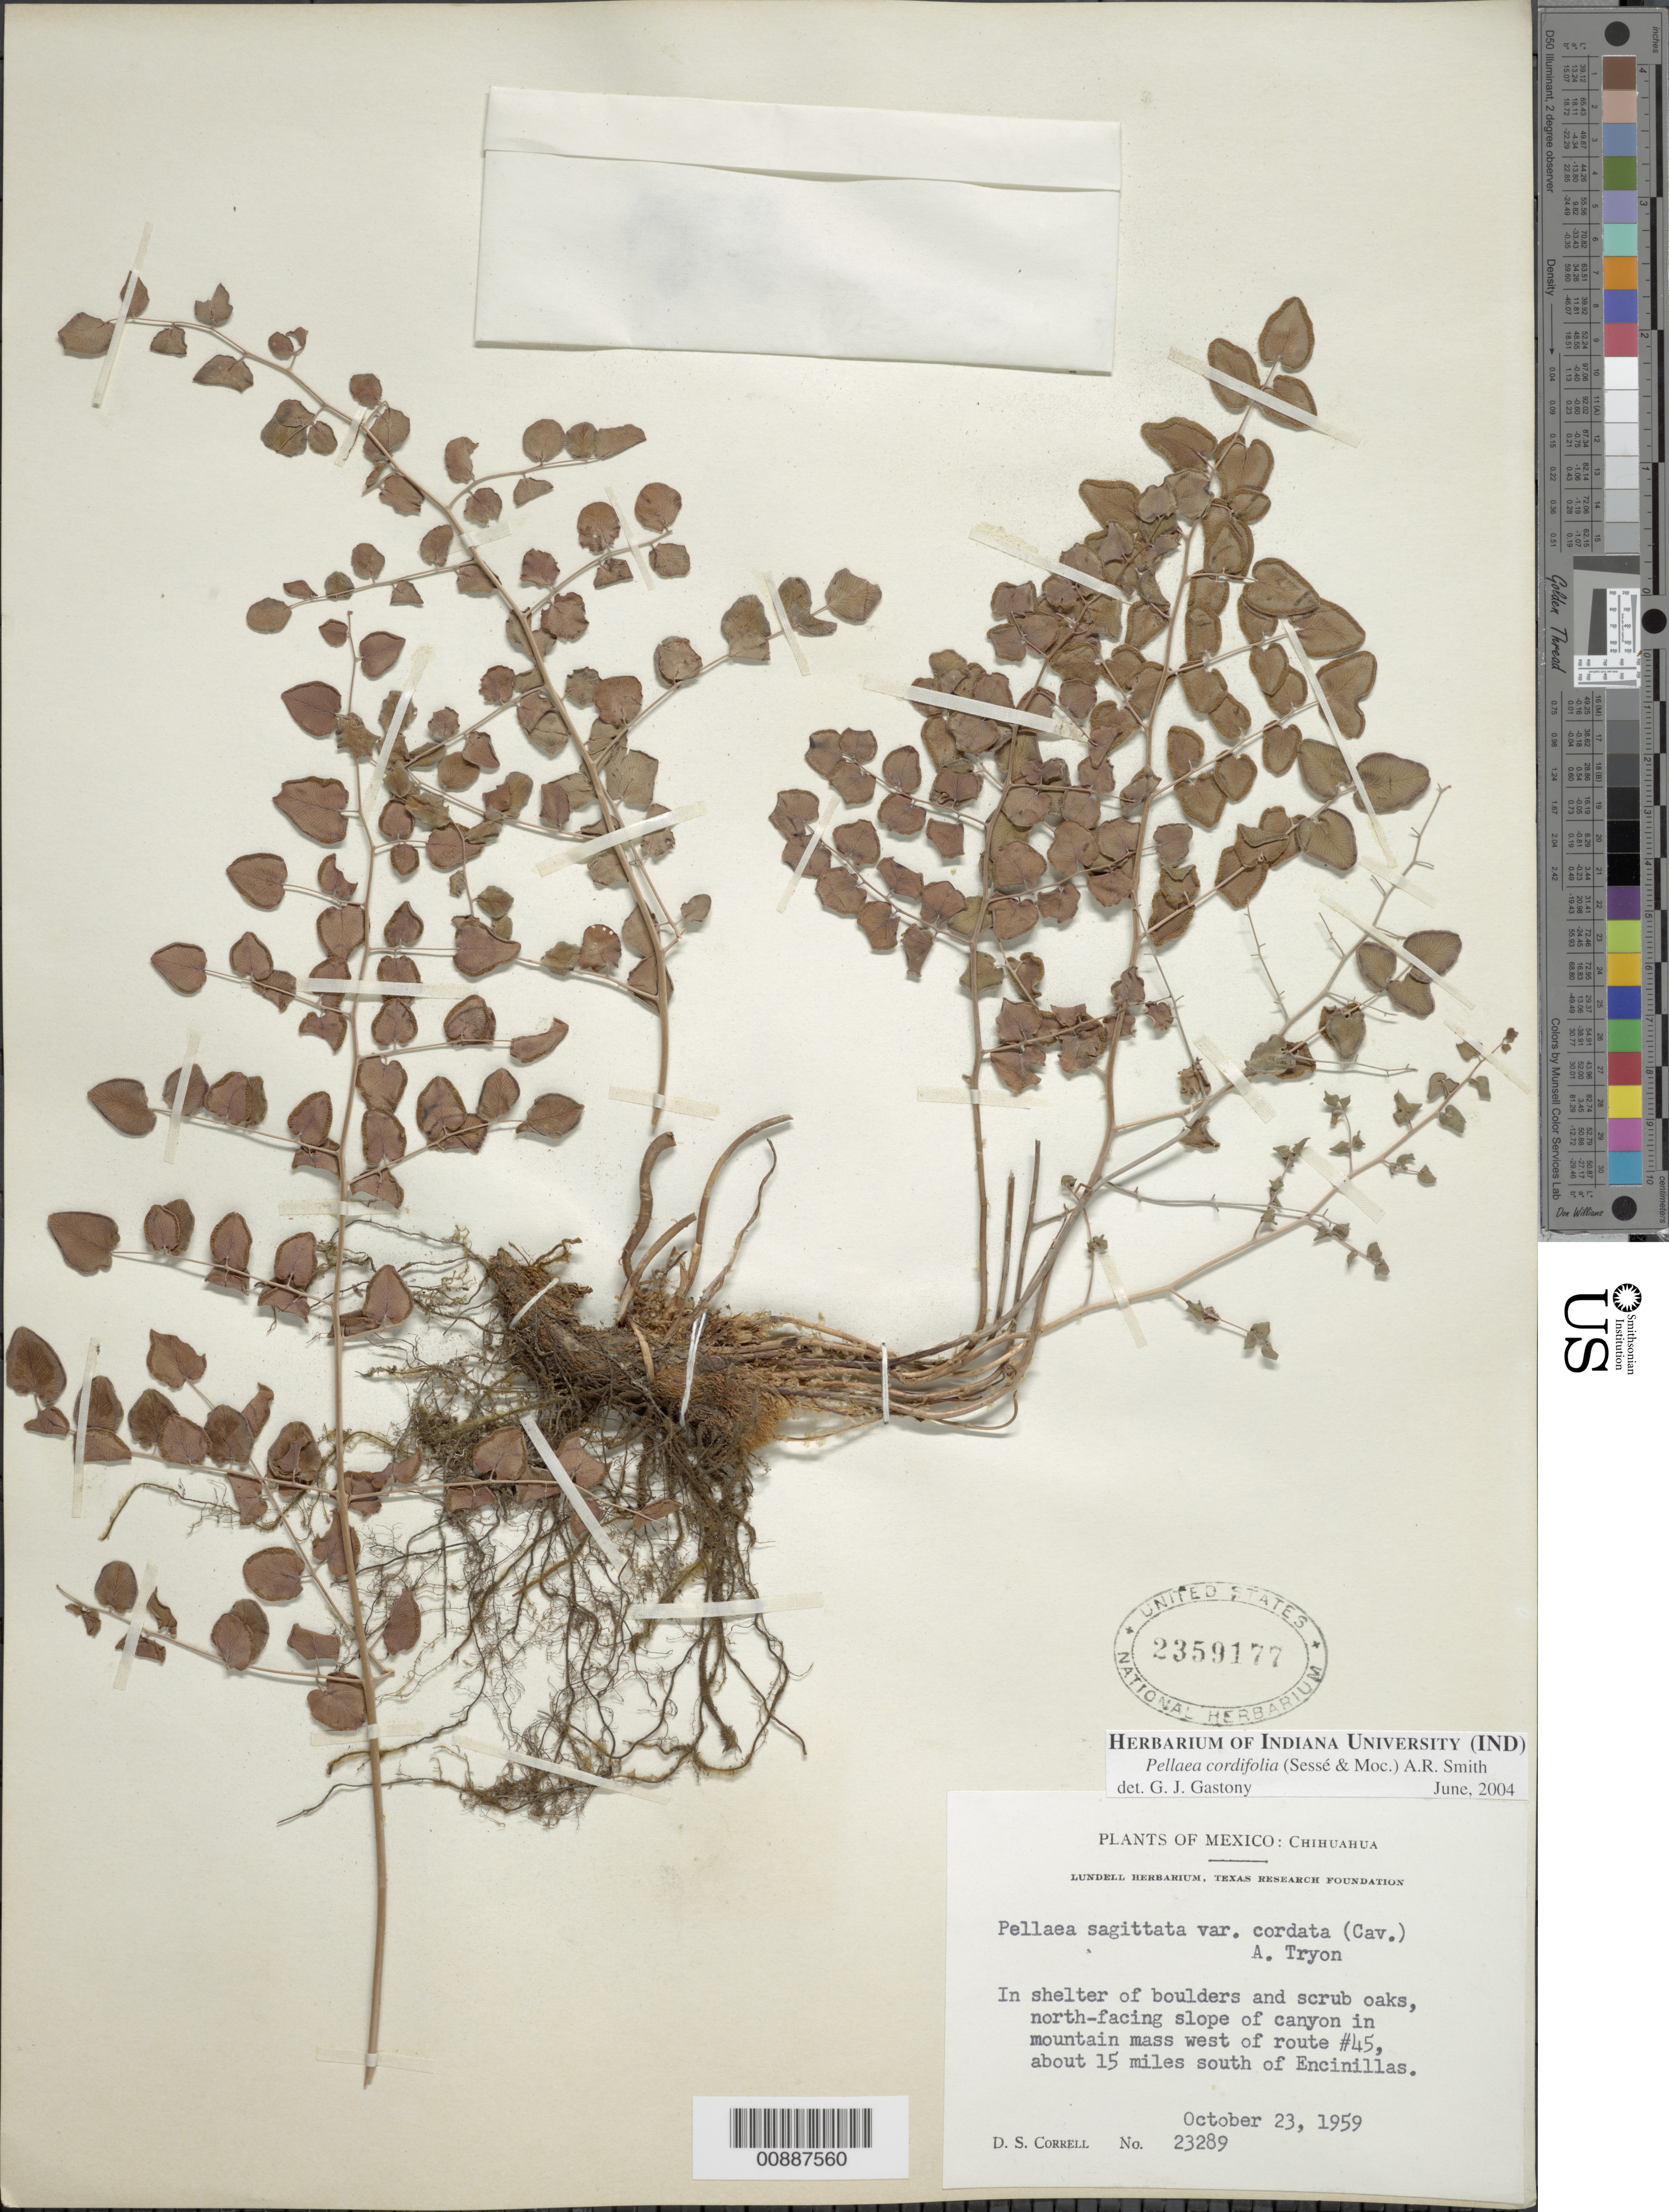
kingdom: Plantae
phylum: Tracheophyta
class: Polypodiopsida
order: Polypodiales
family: Pteridaceae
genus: Pellaea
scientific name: Pellaea cordifolia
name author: (Sessé) A.R. Sm.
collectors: D. S. Correll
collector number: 23289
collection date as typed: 23 Oct 1959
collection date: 1959-10-23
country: Mexico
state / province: Chihuahua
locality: In mountain mass west of route #45, about 15 miles south of Encinillas, Chihuahua.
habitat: In shelter of boulders and scrub oaks, north-facing slope of canyon in mountain.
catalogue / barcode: US 2359177